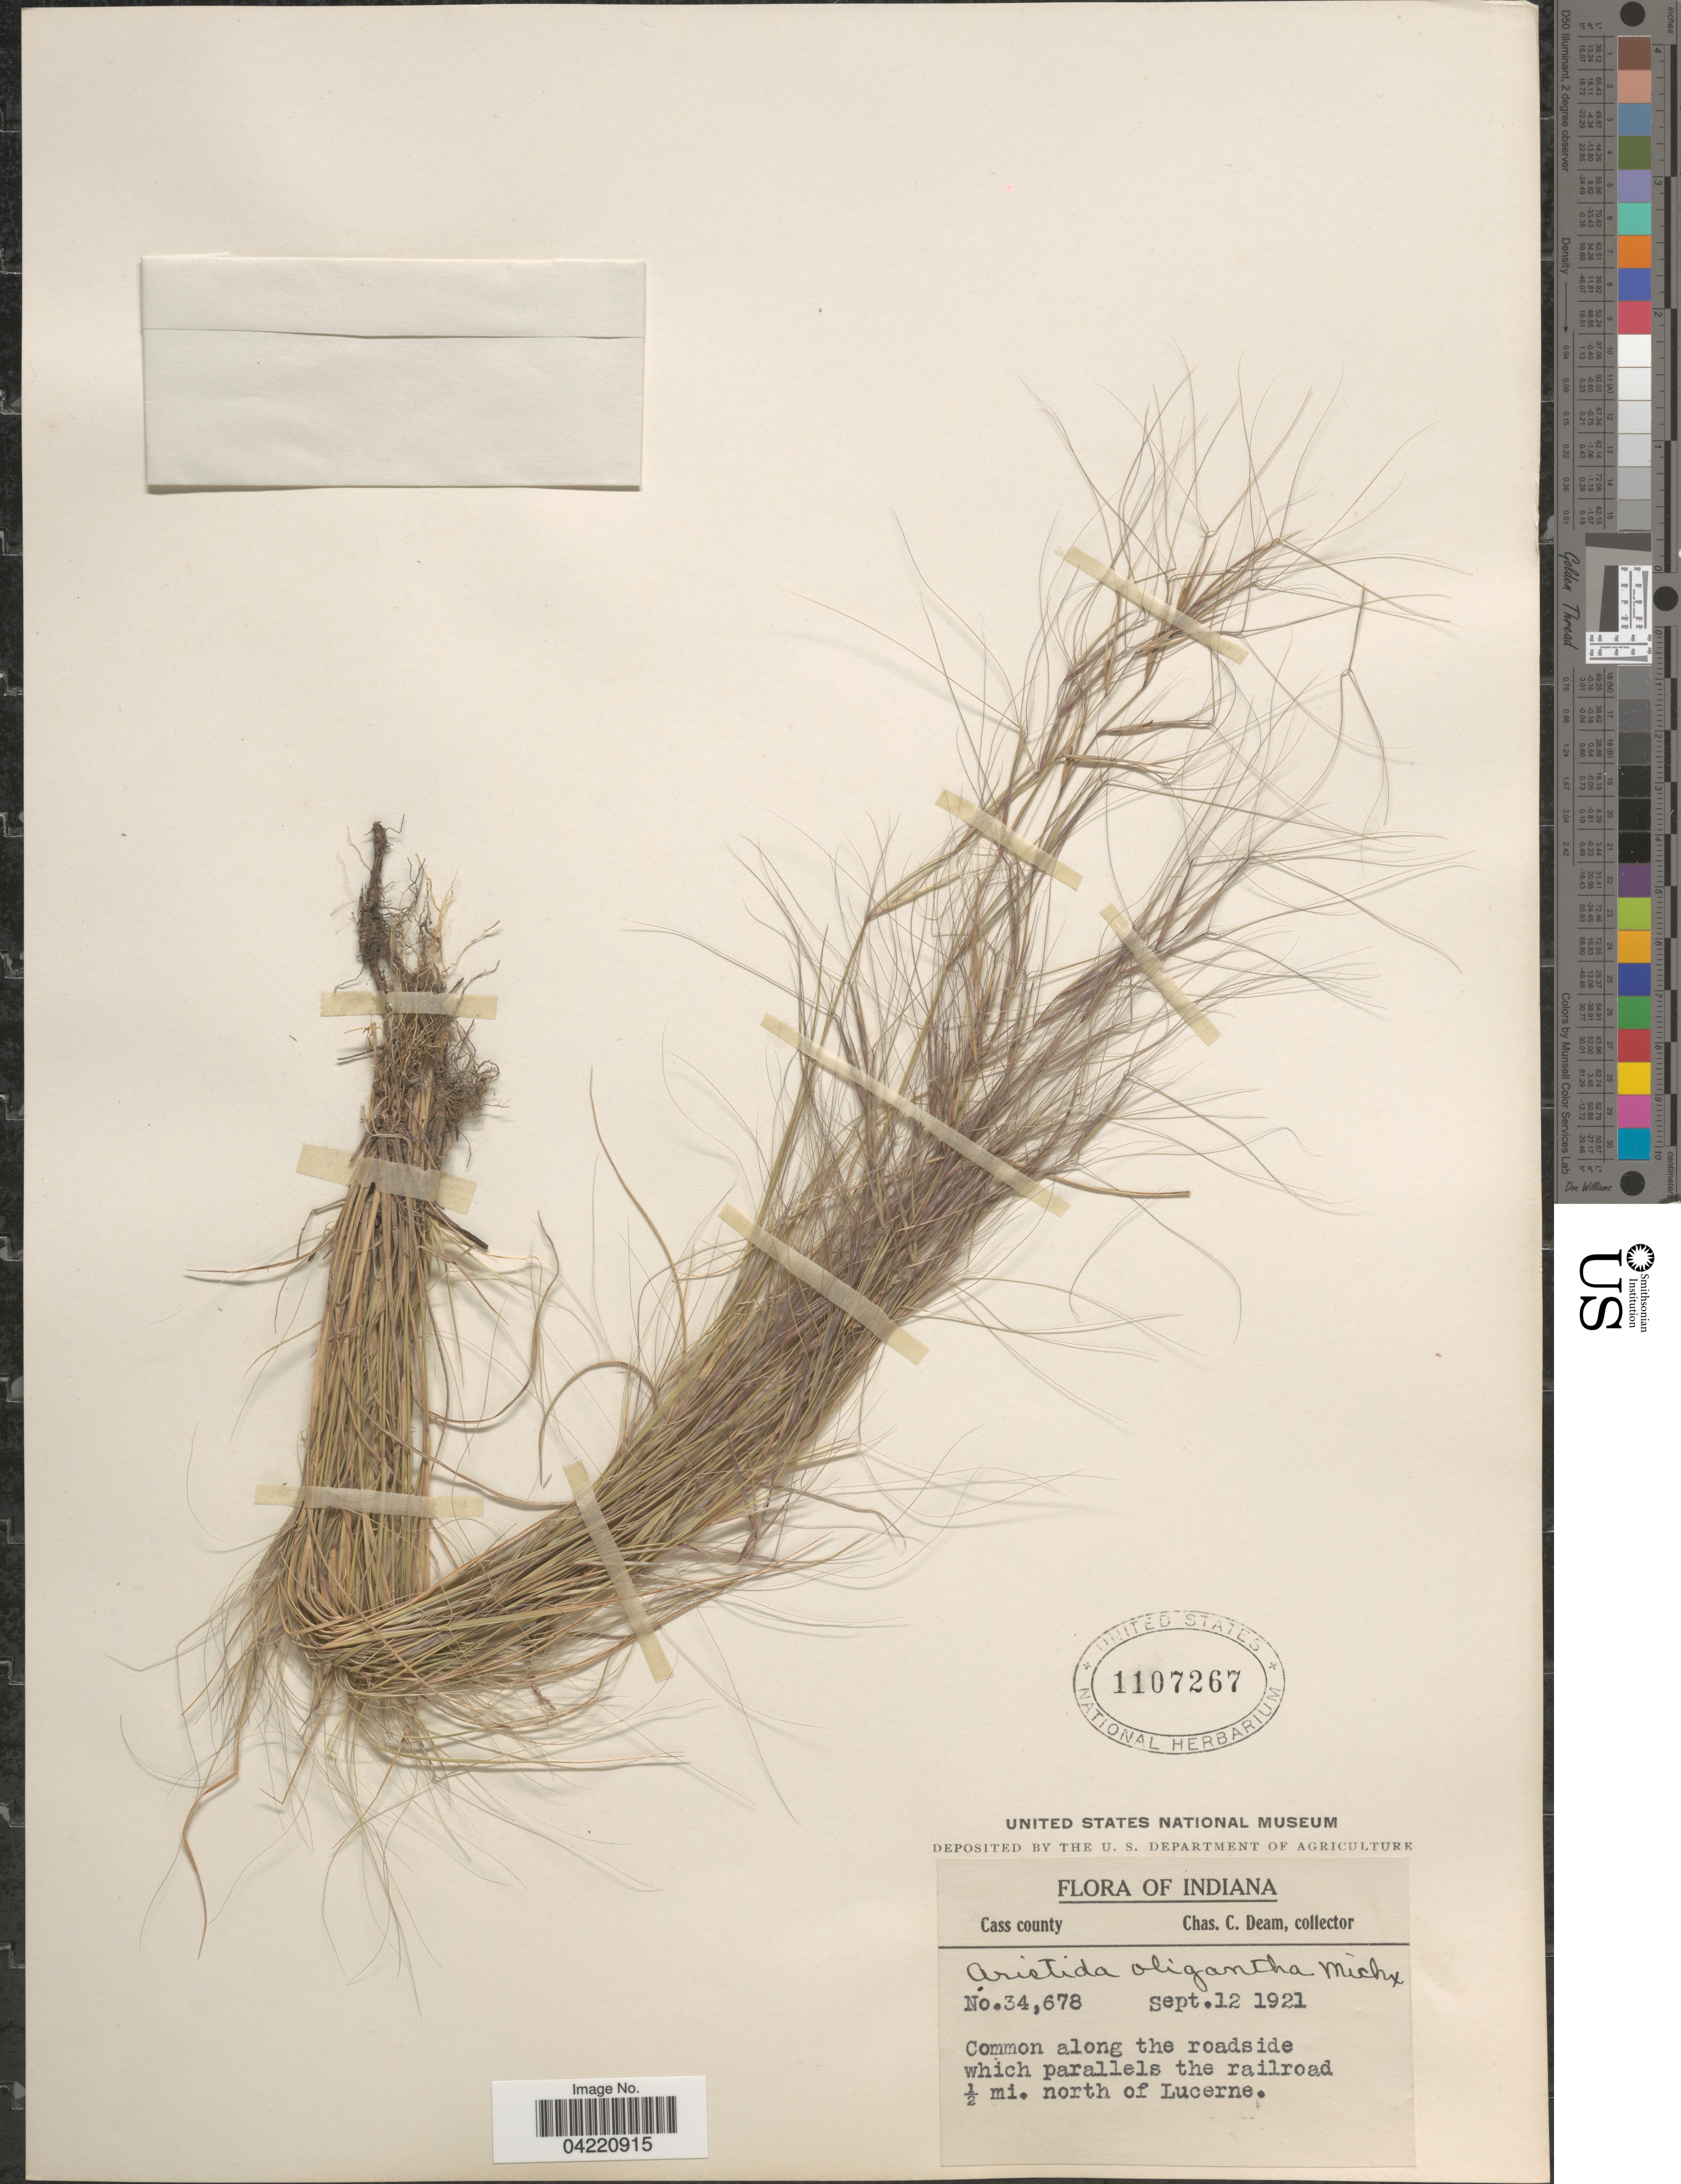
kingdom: Plantae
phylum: Tracheophyta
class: Liliopsida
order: Poales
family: Poaceae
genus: Aristida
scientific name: Aristida oligantha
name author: Michx.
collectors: C. C. Deam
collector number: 34678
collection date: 1921-09-12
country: United States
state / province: Indiana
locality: Cass county. Common along the roadside which parallels the railroad ½ mi. north of Lucerne.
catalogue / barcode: US 1107267